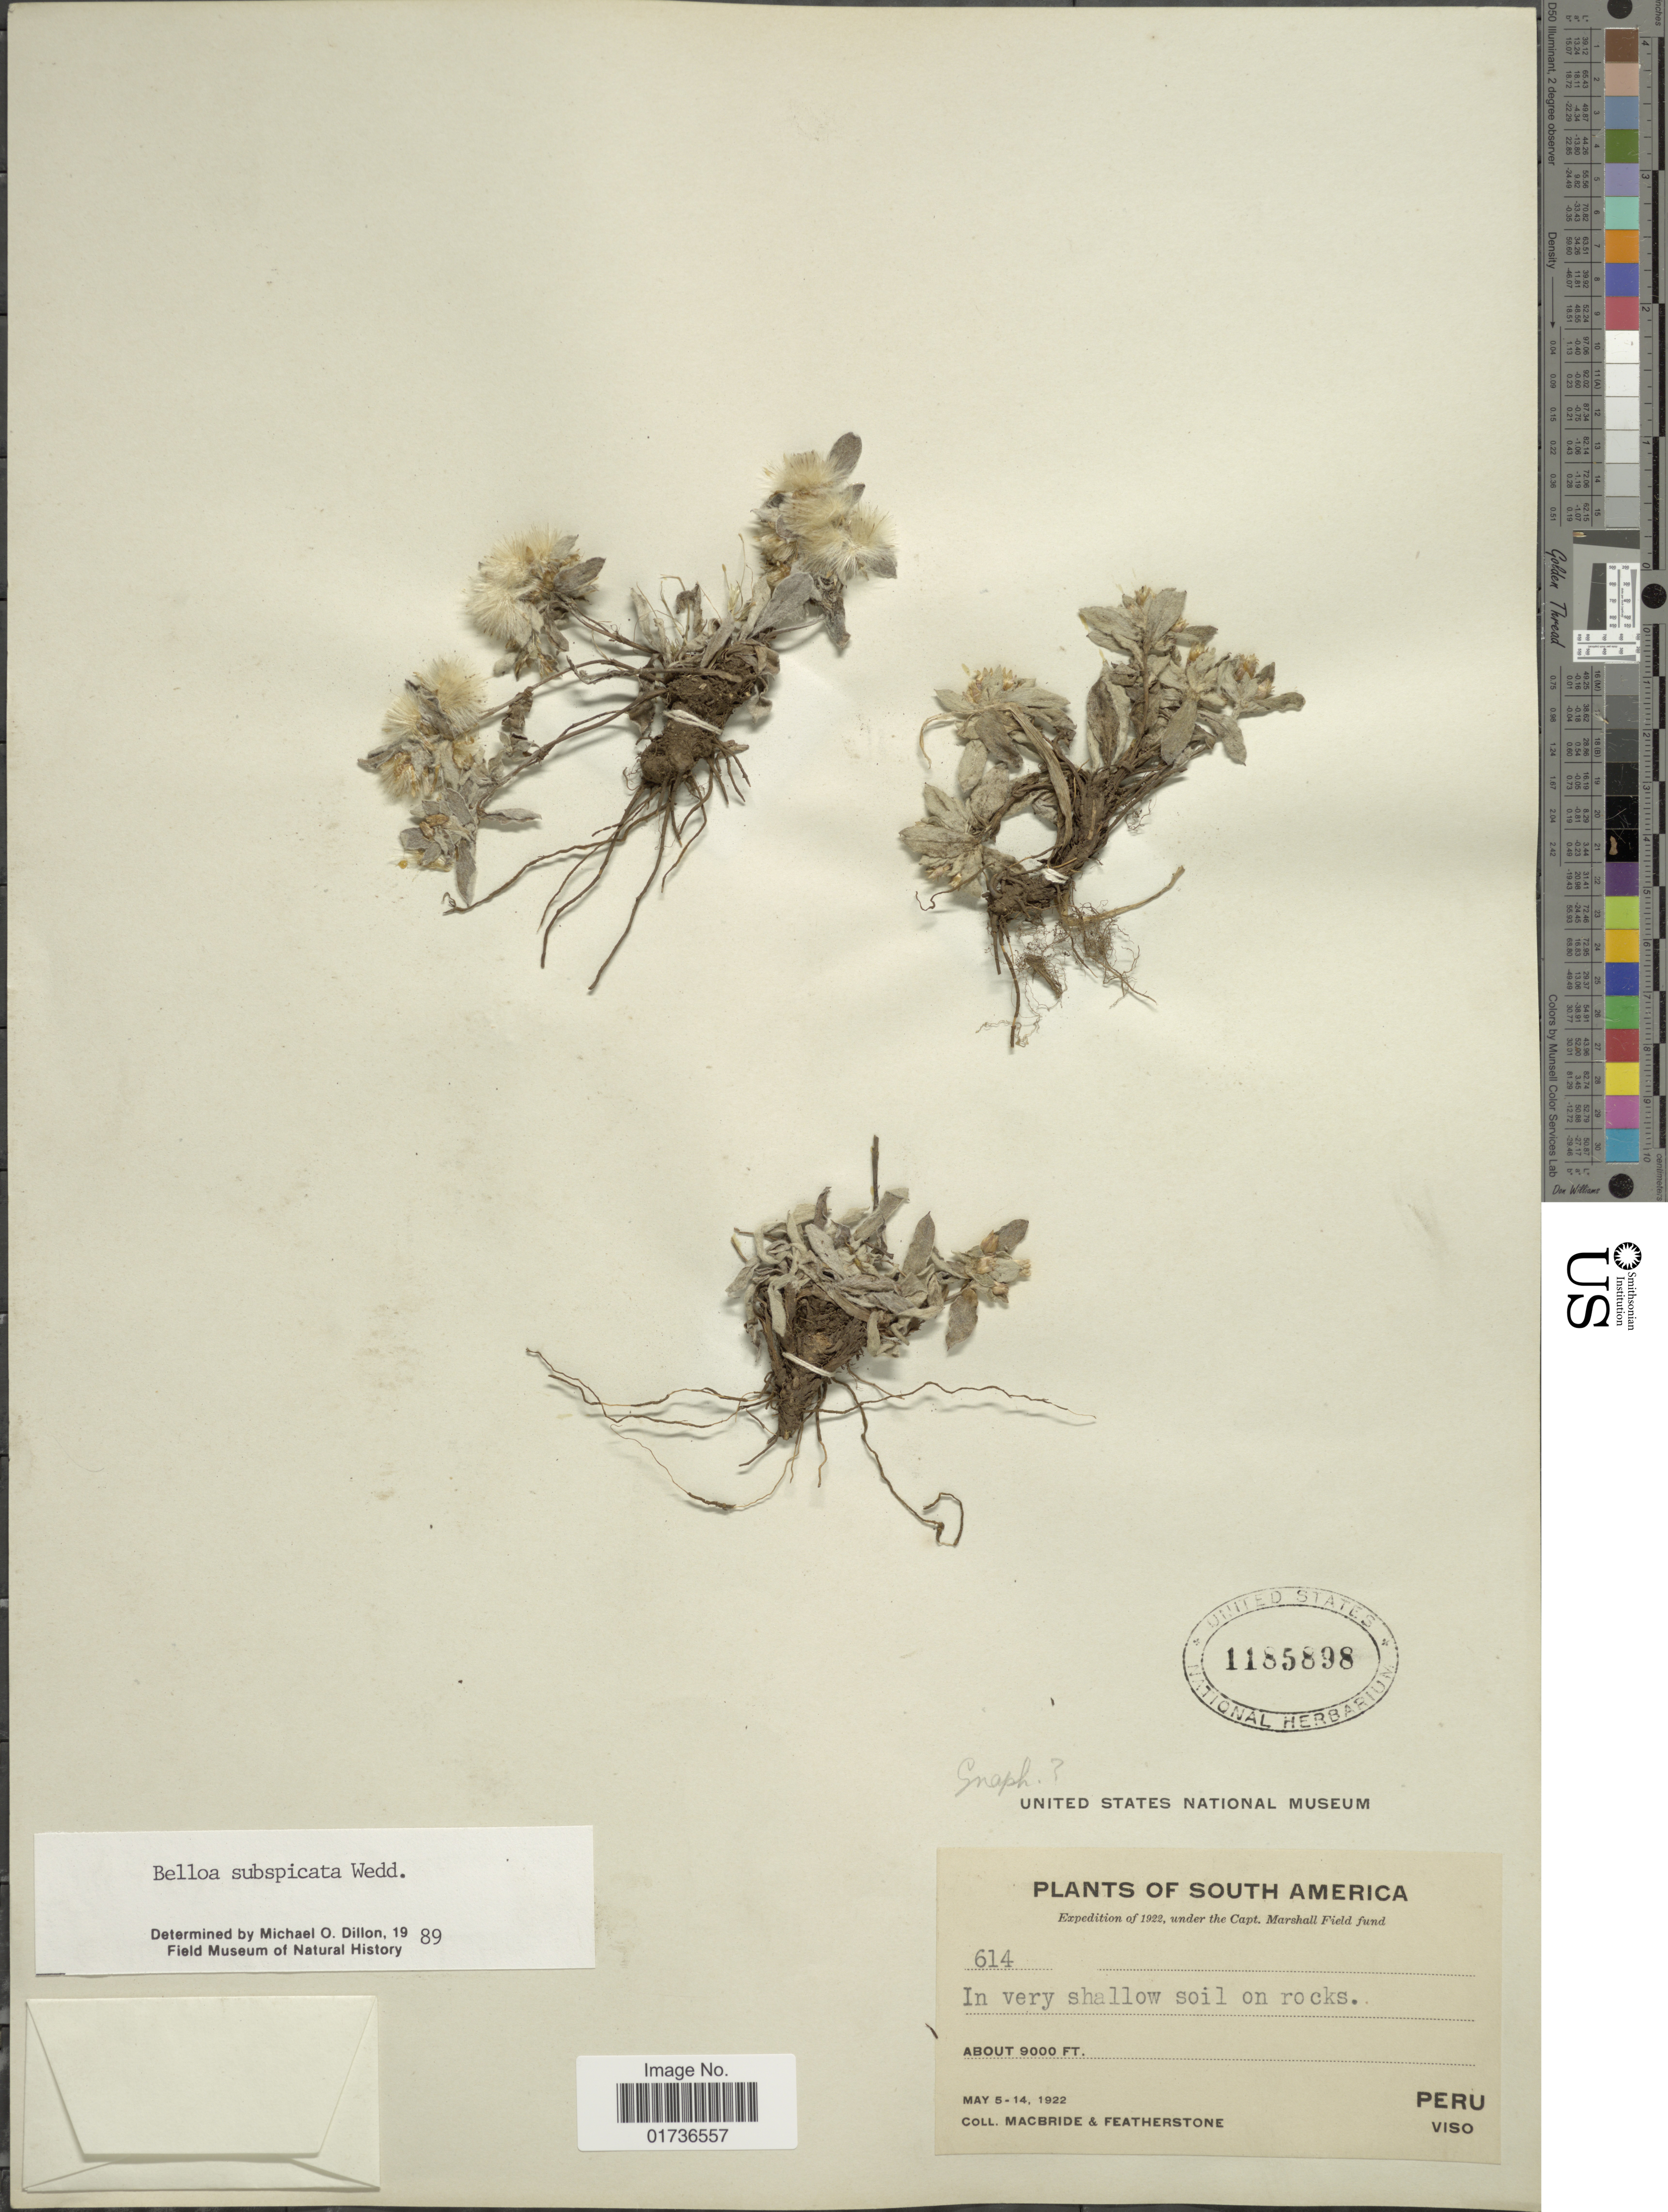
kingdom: Plantae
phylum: Tracheophyta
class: Magnoliopsida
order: Asterales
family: Asteraceae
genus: Mniodes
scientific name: Mniodes subspicata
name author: (Wedd.) S.E. Freire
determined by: Dillon, M. O.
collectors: Macbride, -- & -. Featherstone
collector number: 614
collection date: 1922-05-05/1922-05-14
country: Peru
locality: In very shallow soil on rocks, Viso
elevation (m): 2743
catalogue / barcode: US 1185898